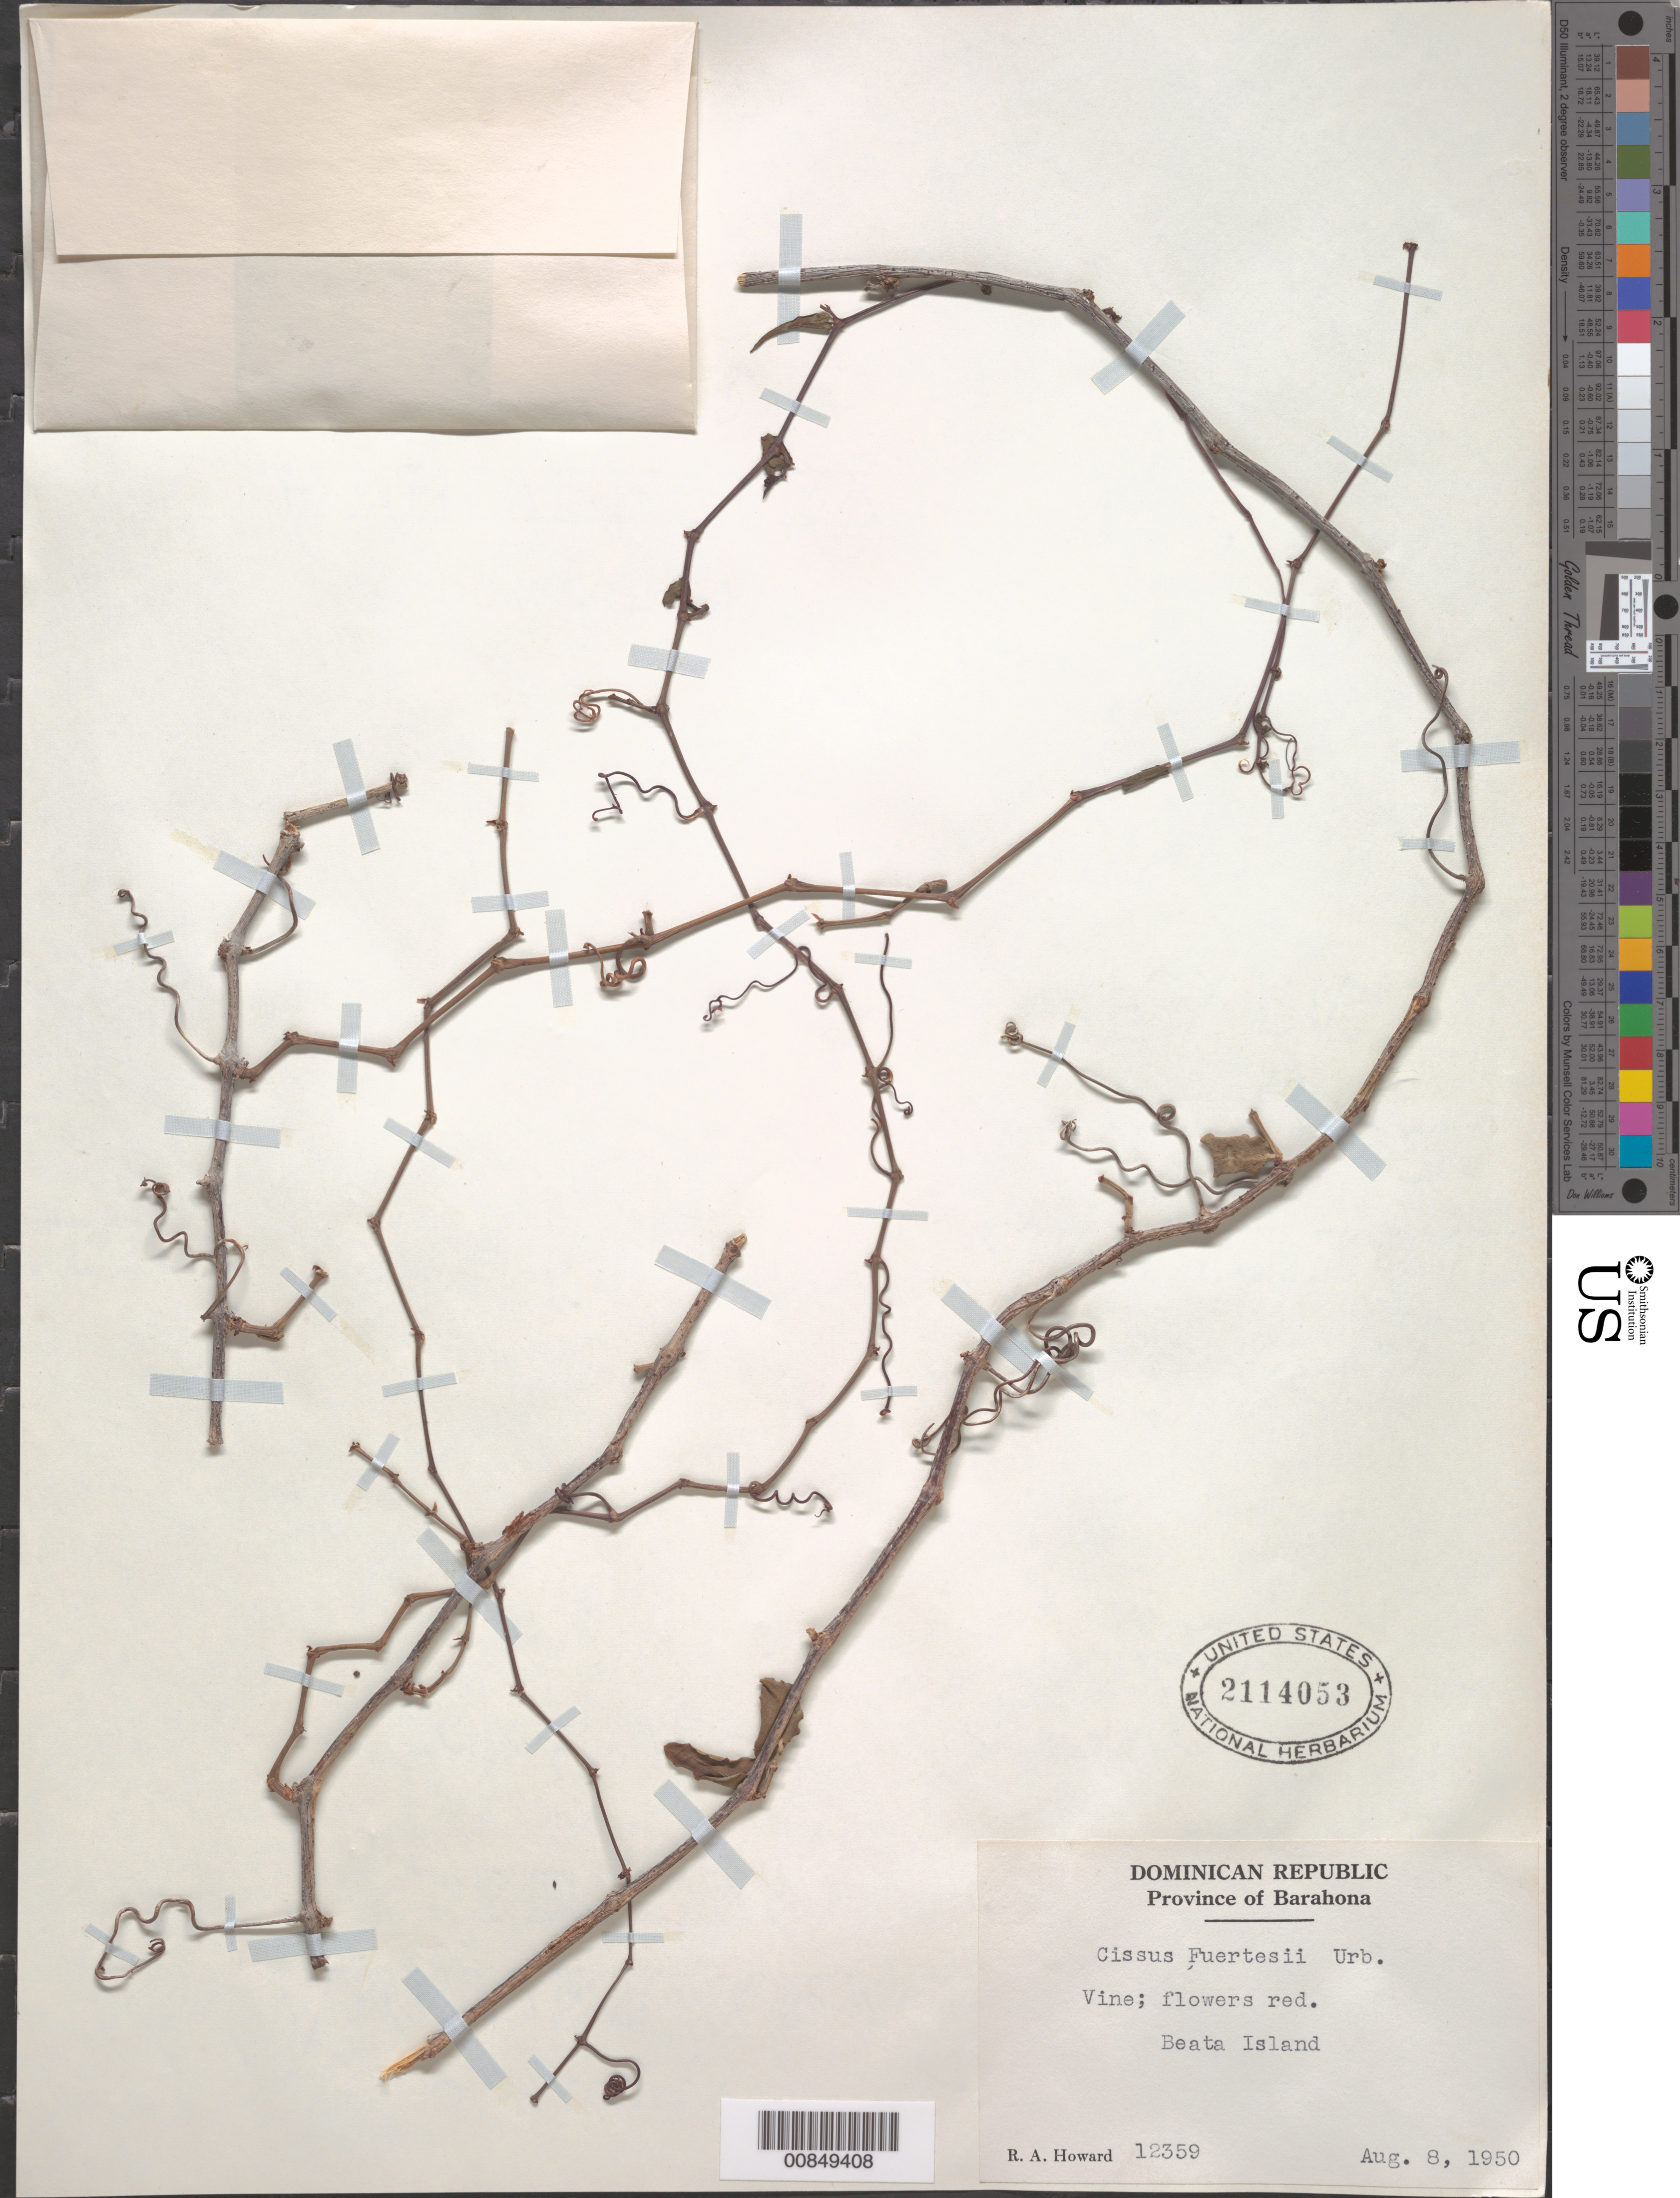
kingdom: Plantae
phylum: Tracheophyta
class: Magnoliopsida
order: Vitales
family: Vitaceae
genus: Cissus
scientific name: Cissus picardae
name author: Urb.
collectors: R. A. Howard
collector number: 12359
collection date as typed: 08 Aug 1950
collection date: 1950-08-08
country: Dominican Republic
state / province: Barahona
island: Isla Beata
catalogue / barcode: US 2114053